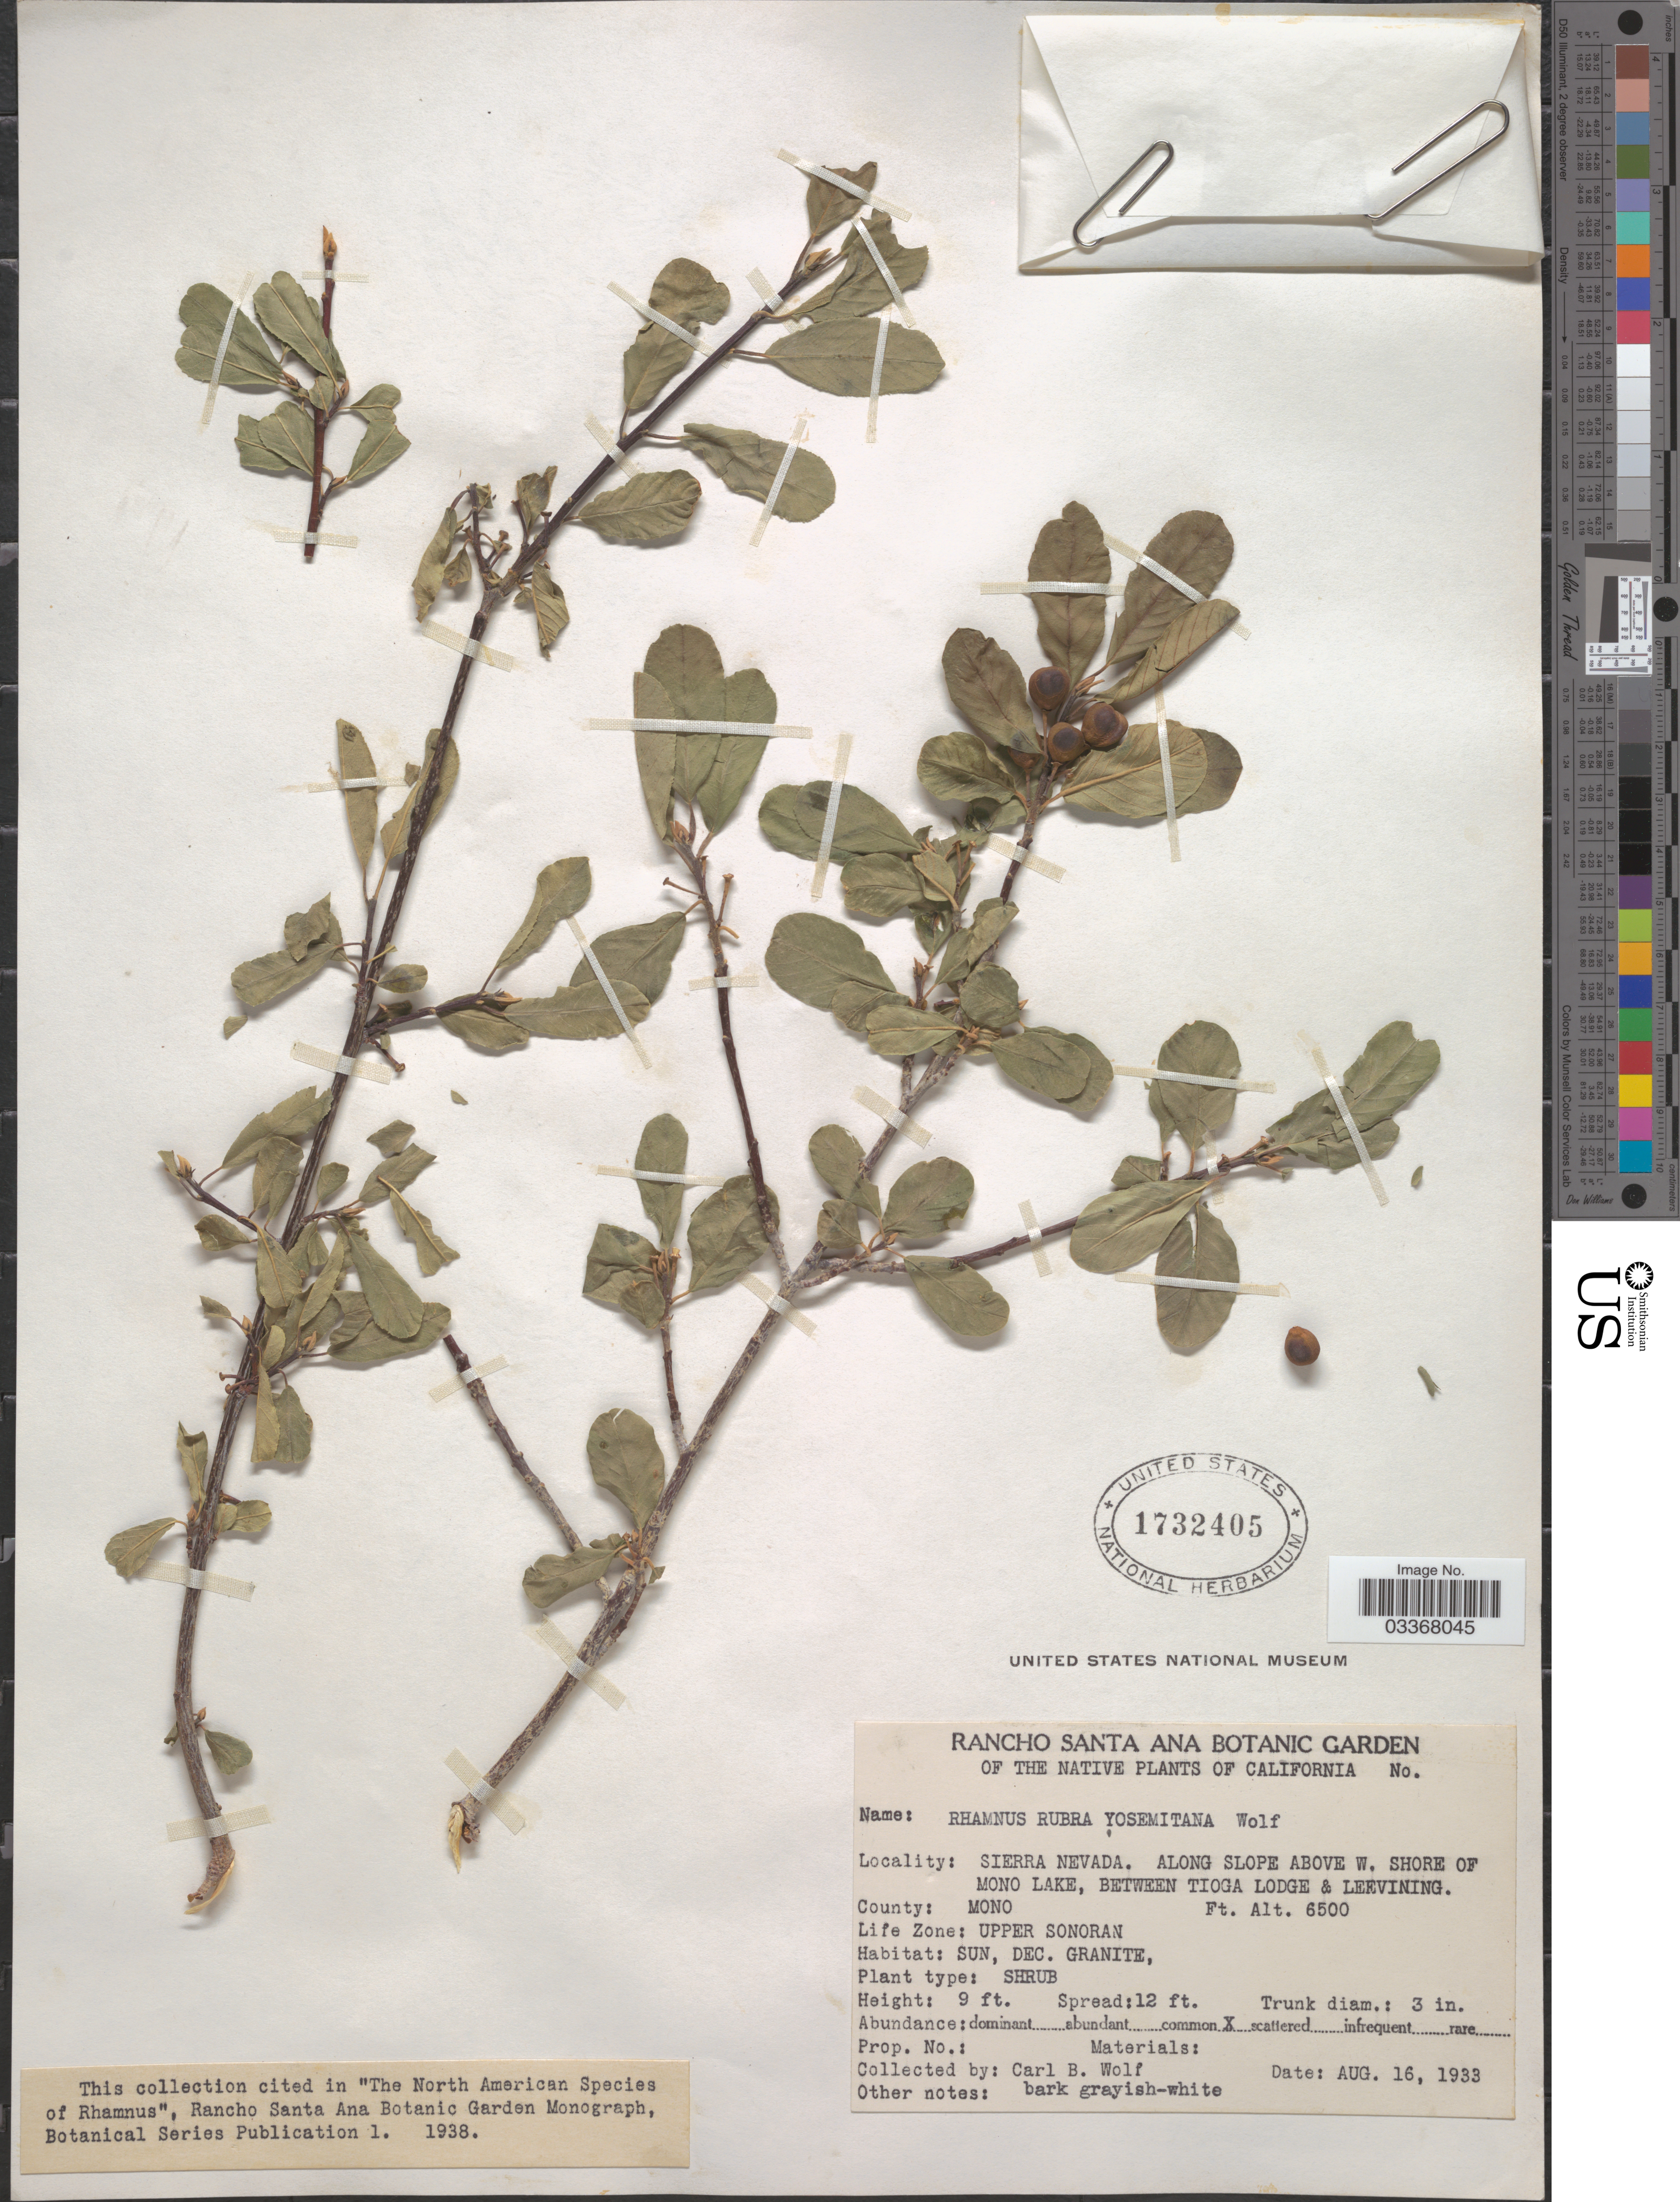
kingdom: Plantae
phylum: Tracheophyta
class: Magnoliopsida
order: Rosales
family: Rhamnaceae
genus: Frangula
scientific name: Frangula rubra subsp. yosemitana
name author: (C.B. Wolf) Kartesz & Gandhi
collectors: C. B. Wolf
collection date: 1933-08-16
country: United States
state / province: California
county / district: Mono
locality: Sierra Nevada. Along slope above W. shore of Mono Lake, between Tioga Lodge & Leevinig., County: Mono, Life Zone: Upper Sonoran.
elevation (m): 1981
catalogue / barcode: US 1732405